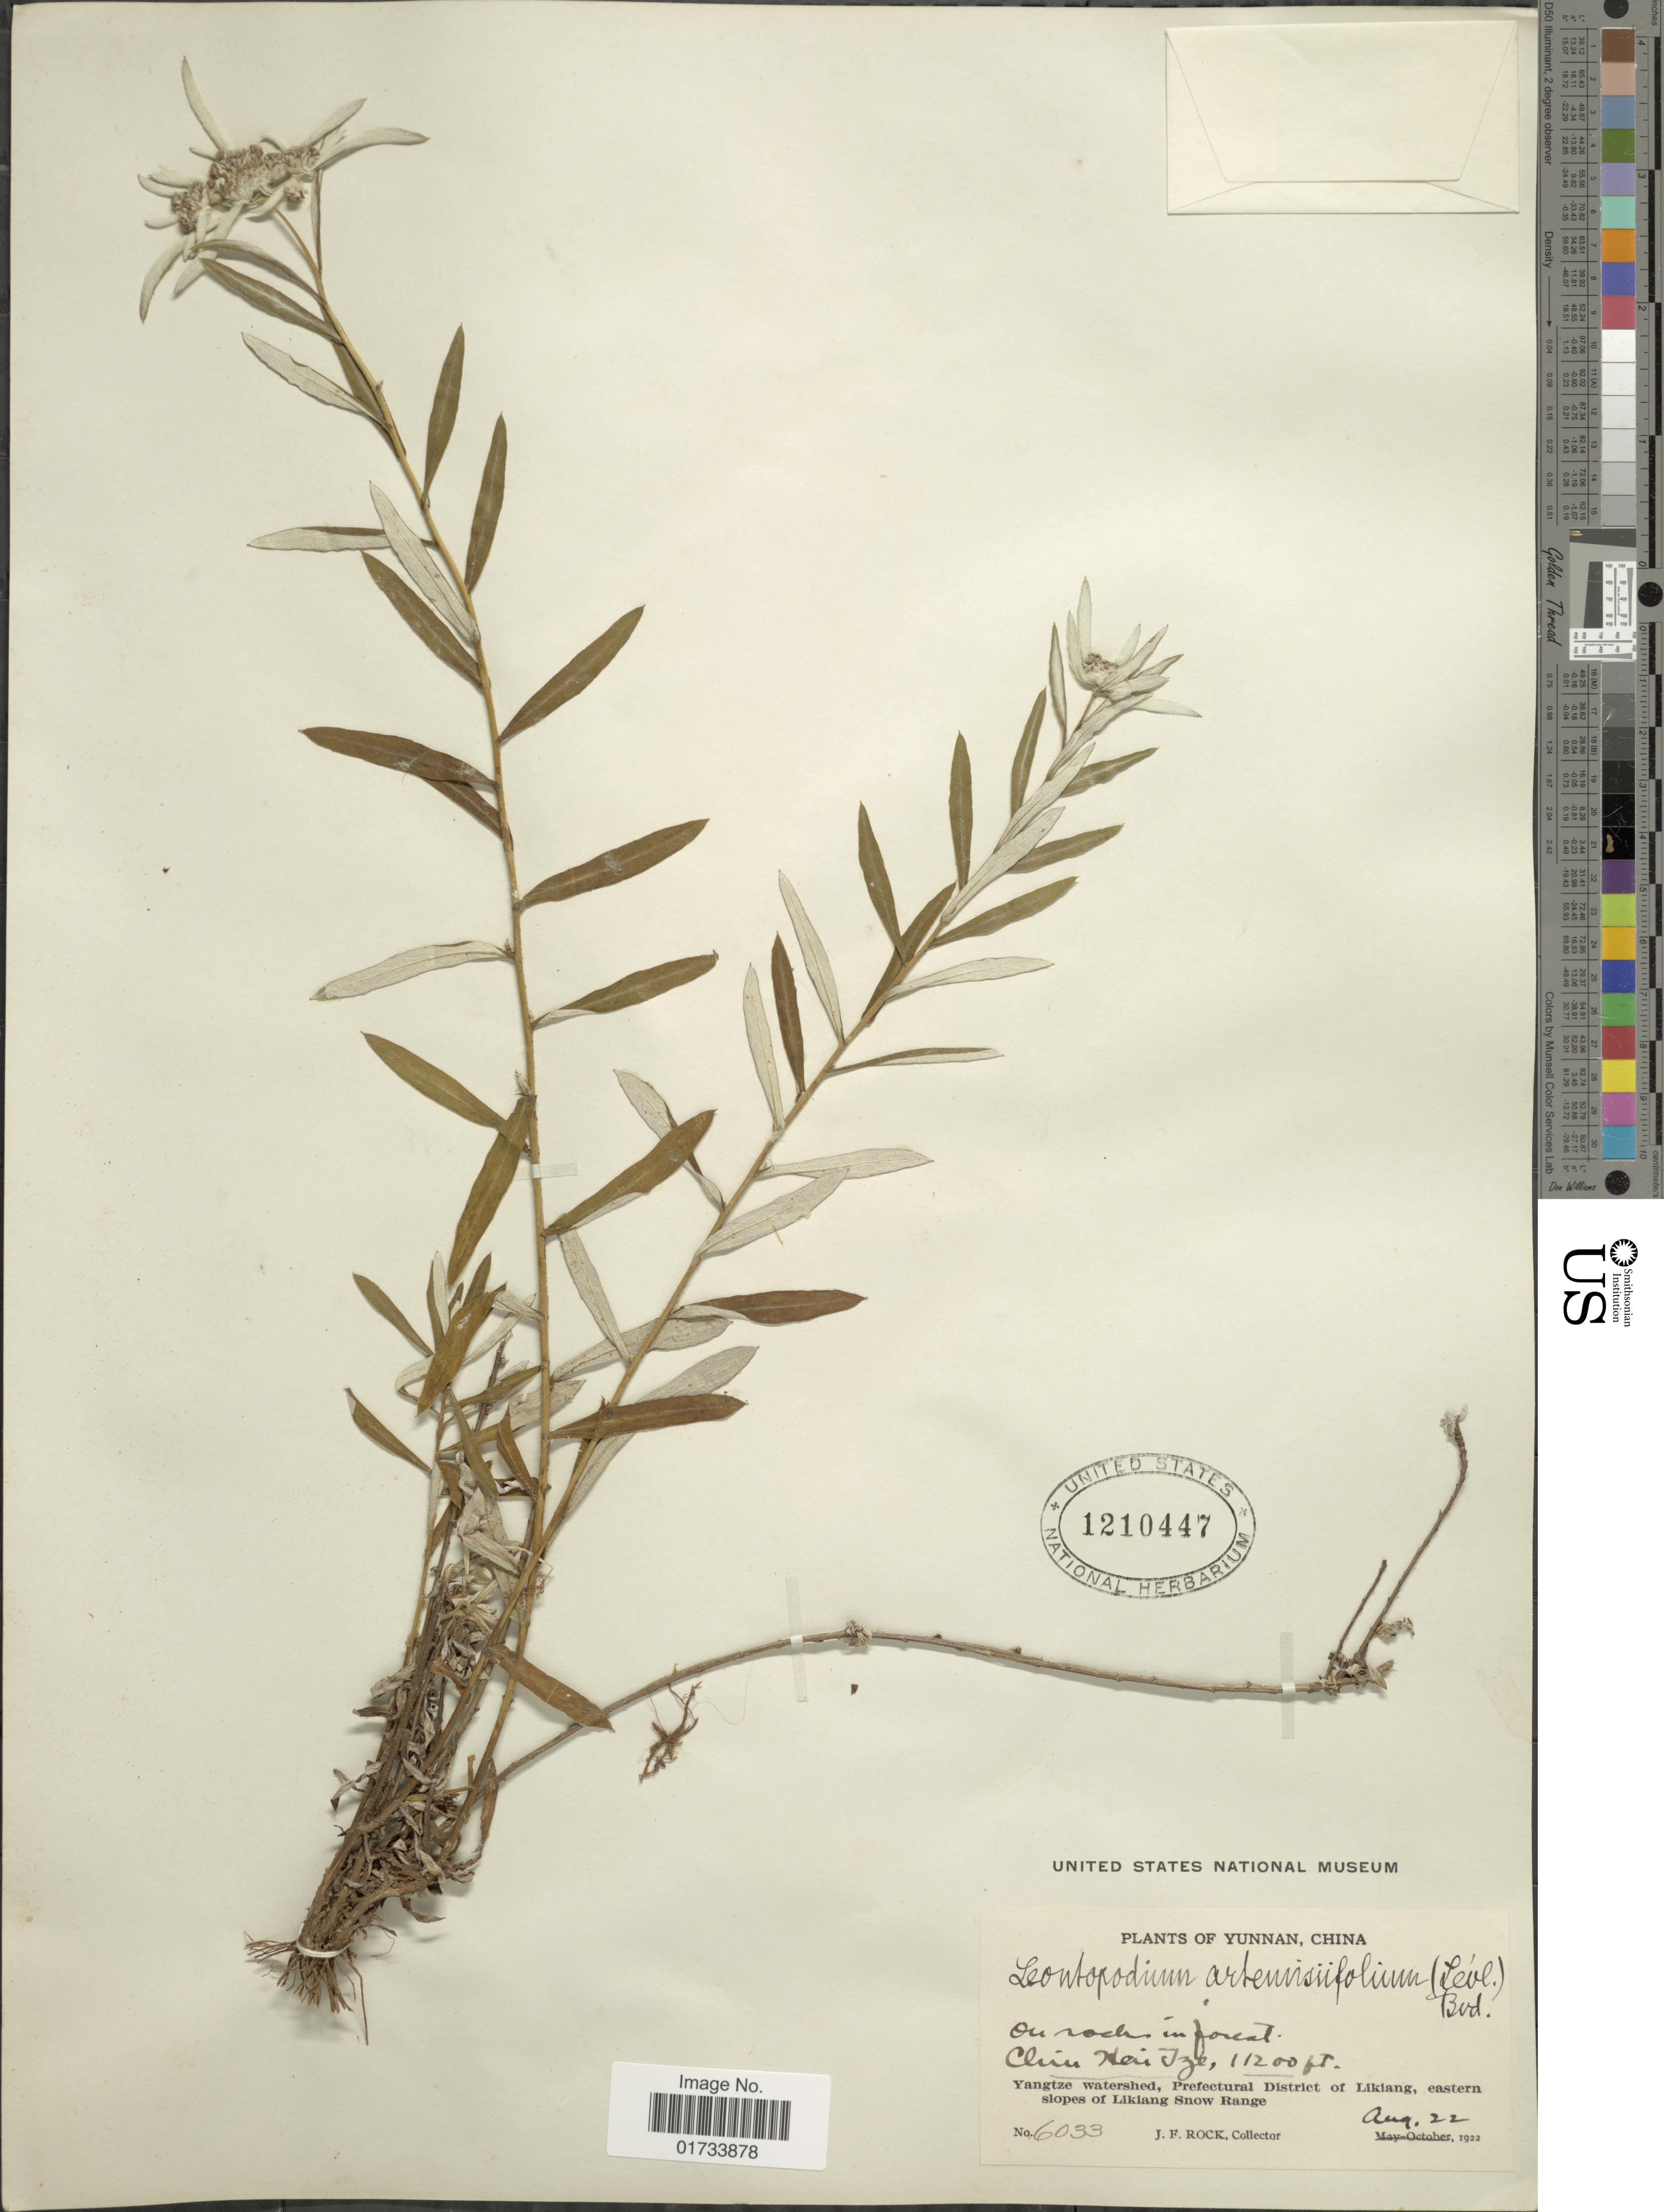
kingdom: Plantae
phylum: Tracheophyta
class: Magnoliopsida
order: Asterales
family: Asteraceae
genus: Leontopodium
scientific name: Leontopodium artemisiifolium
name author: (H. Lév.) Beauverd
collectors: J. Rock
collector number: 6033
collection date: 1922-08-22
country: China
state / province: Yunnan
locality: On rocks in forest, Chin Hai Tze, Yangtze watershed, Prefectural District of Likiang, eastern slopes of Likiang Snow Range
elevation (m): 3414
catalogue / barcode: US 1210447